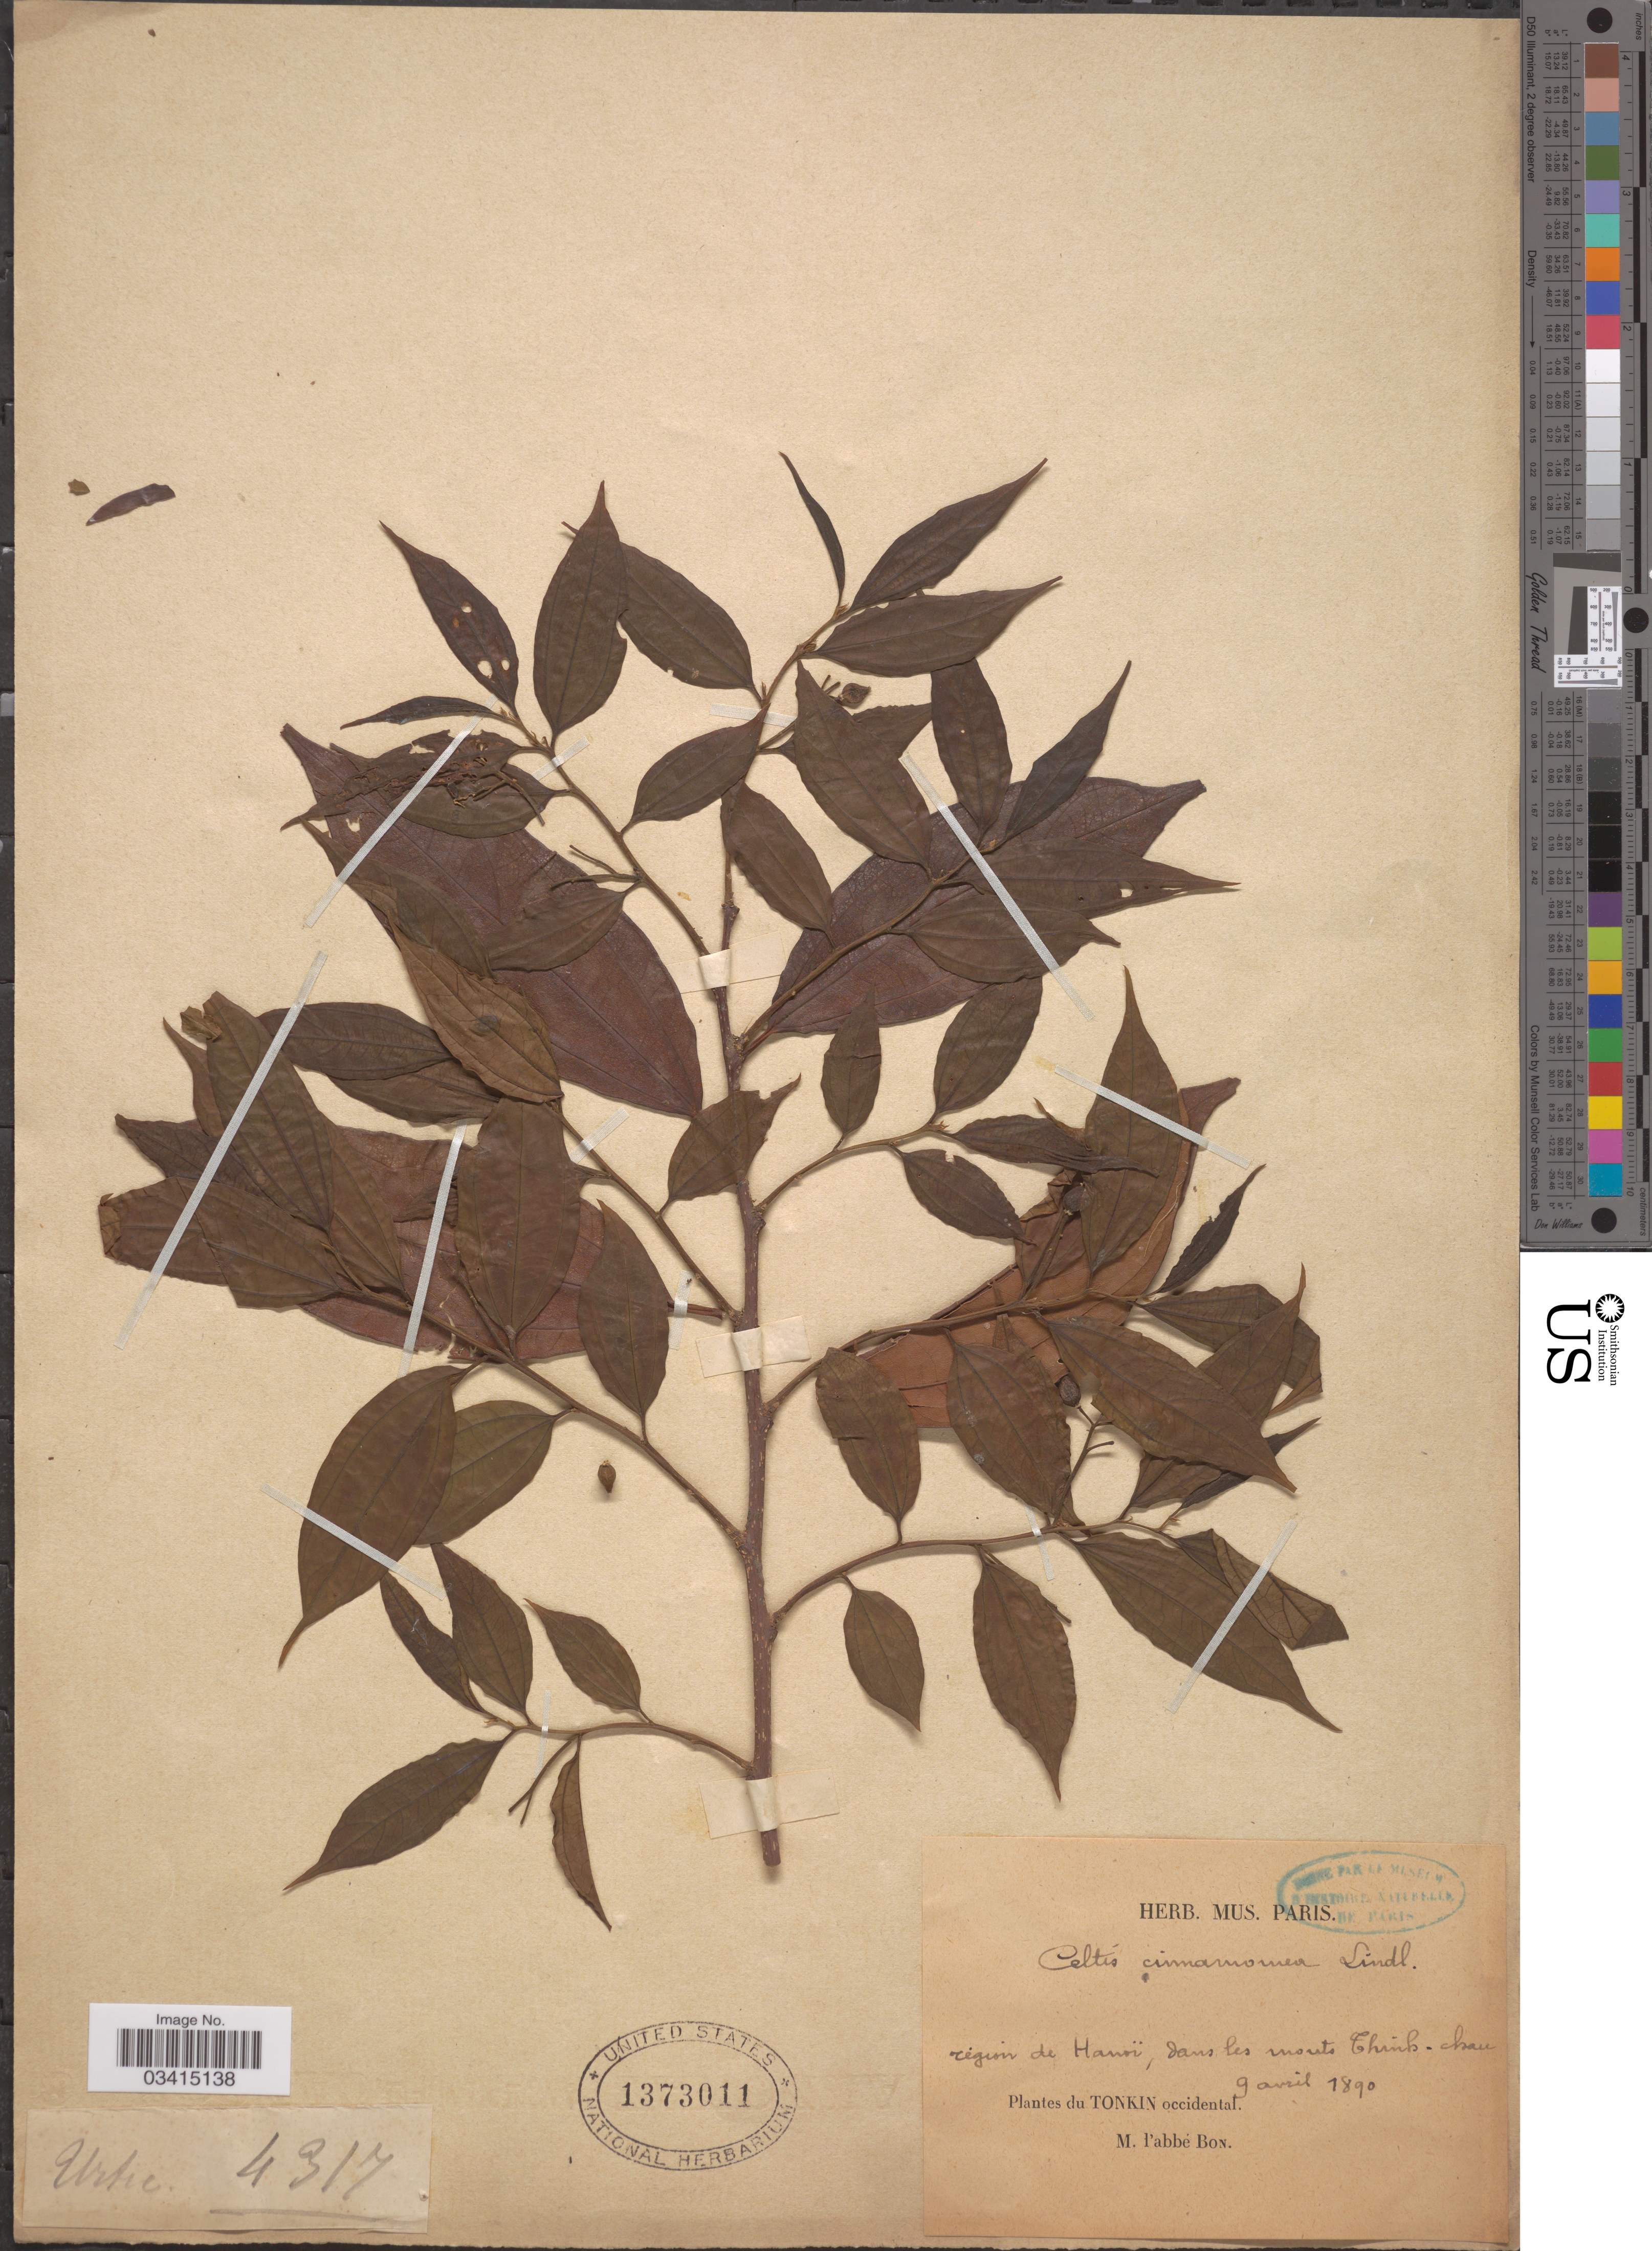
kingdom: Plantae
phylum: Tracheophyta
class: Magnoliopsida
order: Rosales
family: Cannabaceae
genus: Celtis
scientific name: Celtis cinnamomea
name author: Lindl. ex Planch.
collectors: H. F. Bon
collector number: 4317?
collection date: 1890-04-09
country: Vietnam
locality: Region de Hanoï, dans les monts Thinh-chau. Tonkin occidental.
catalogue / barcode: US 1373011